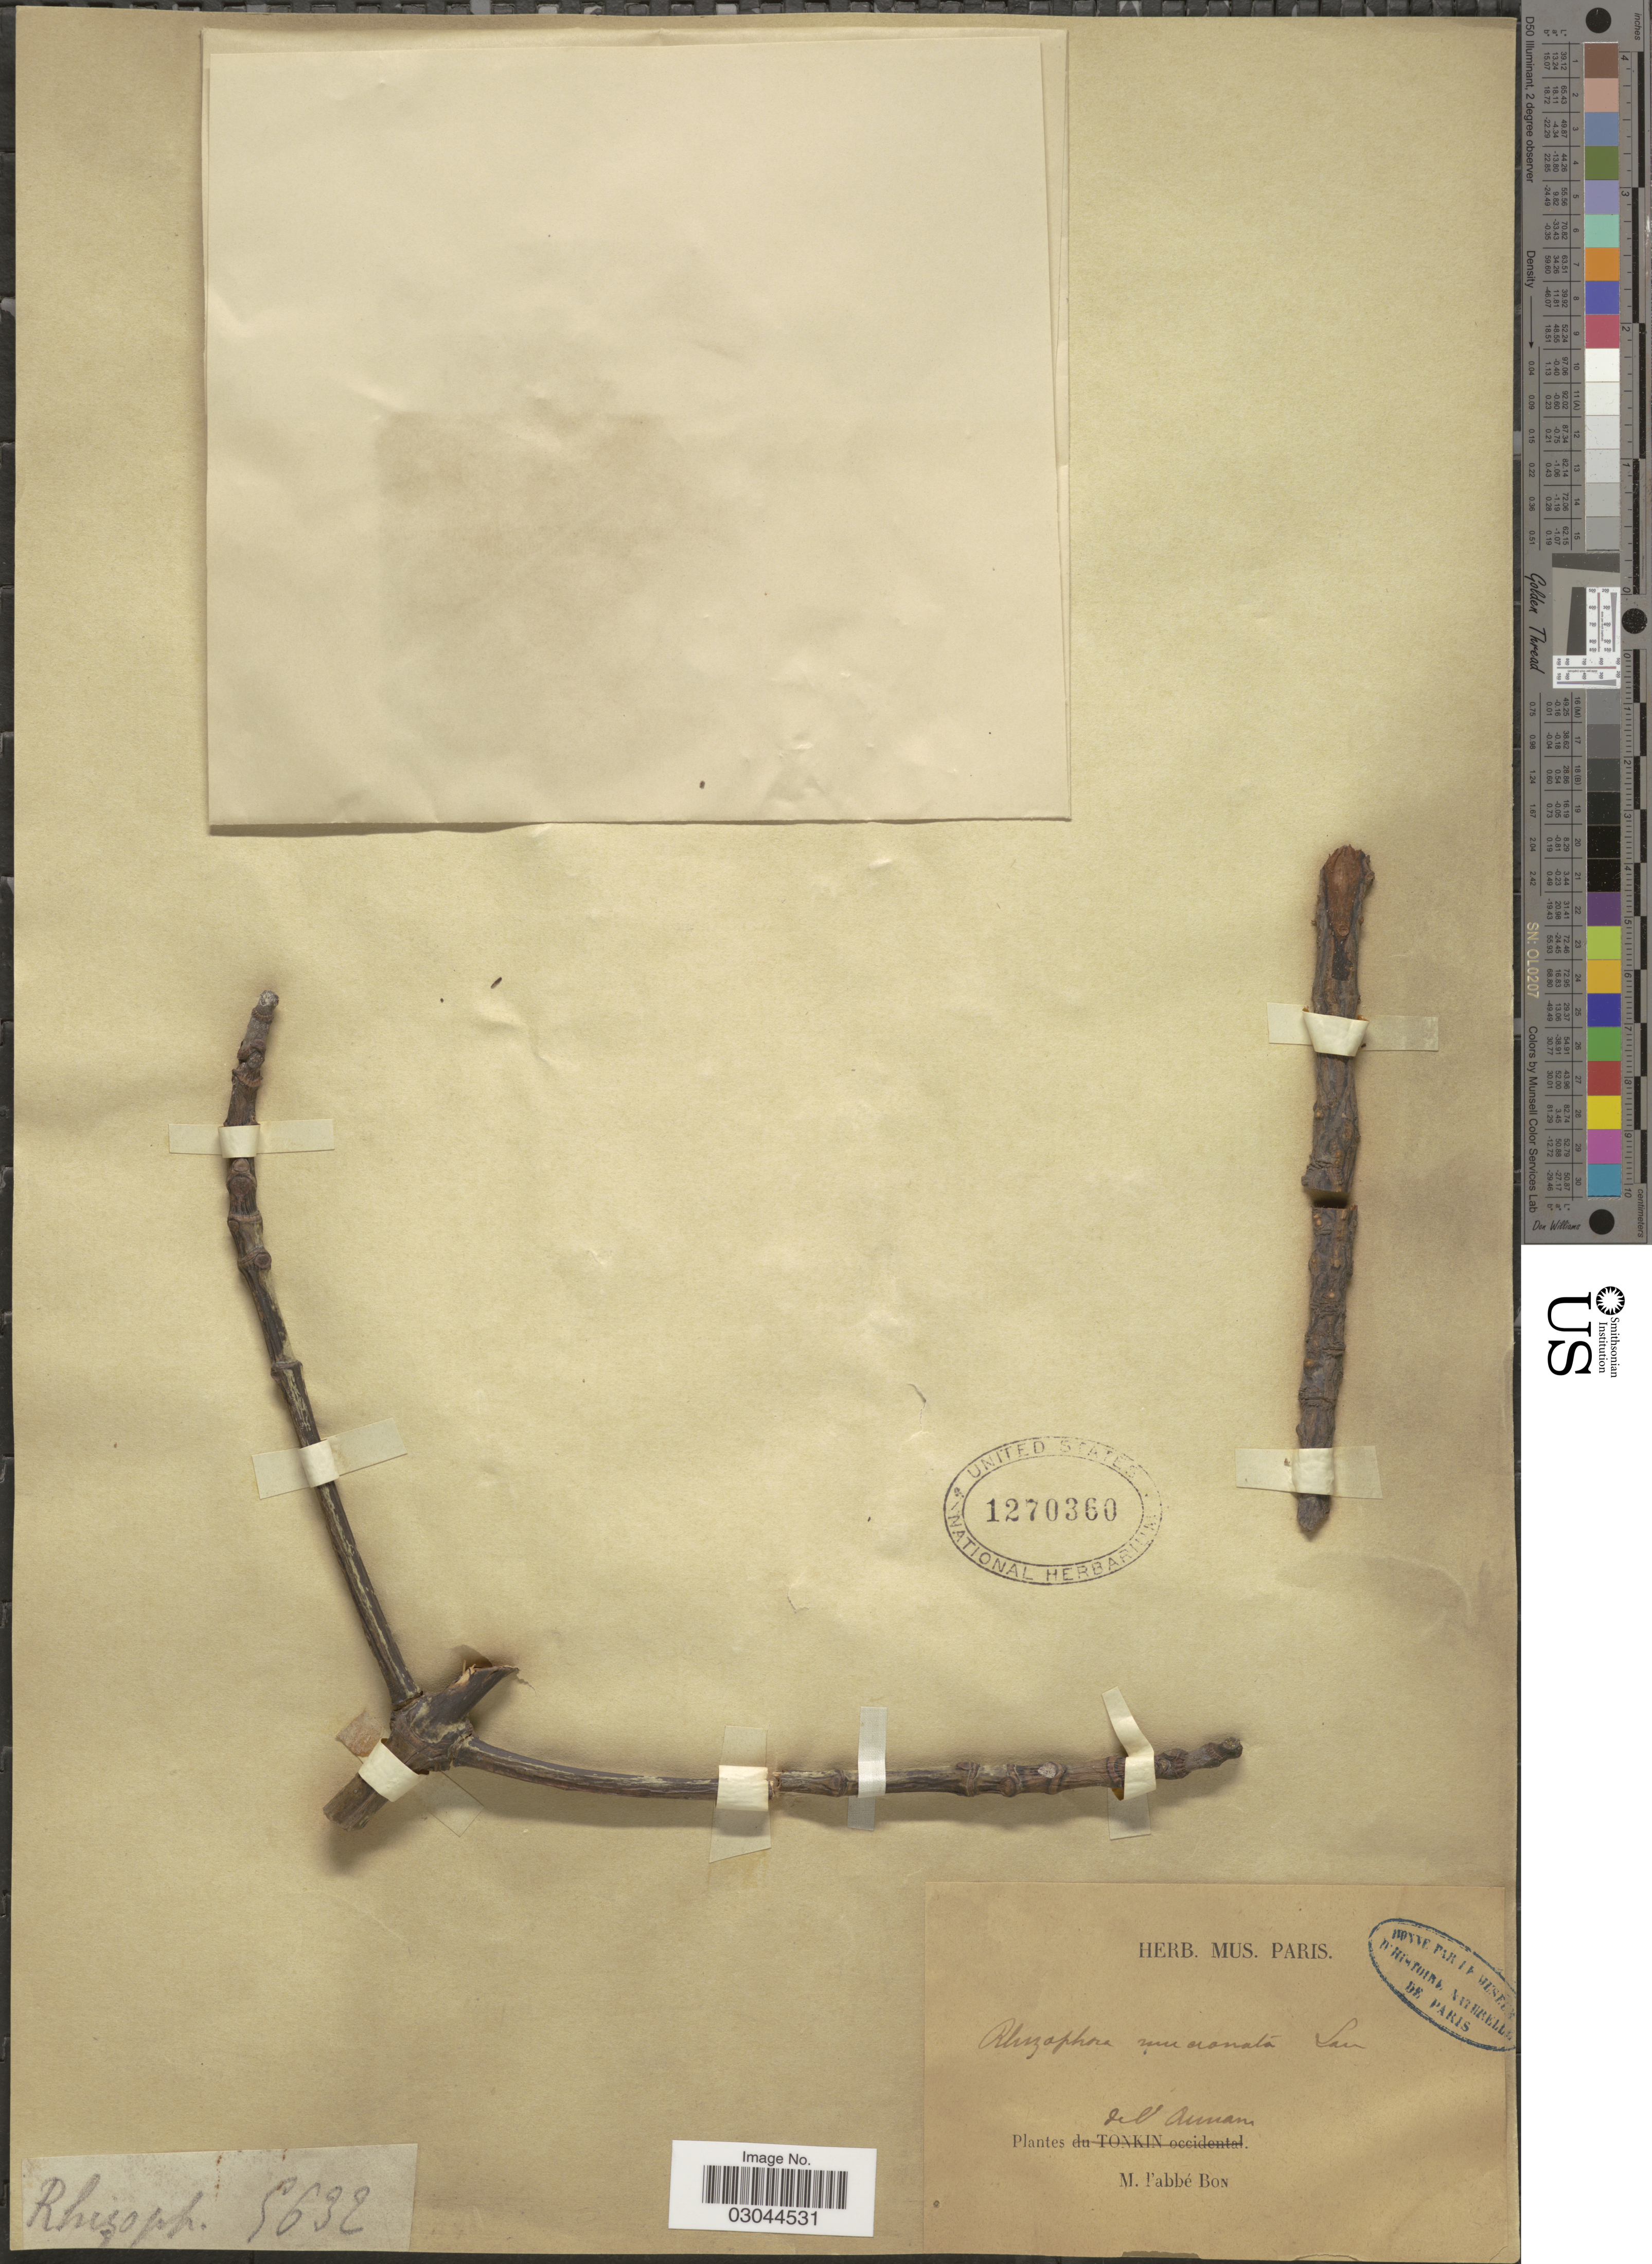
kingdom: Plantae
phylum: Tracheophyta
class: Magnoliopsida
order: Malpighiales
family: Rhizophoraceae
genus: Rhizophora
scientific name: Rhizophora mucronata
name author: Lam.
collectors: H. F. Bon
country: Vietnam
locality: Annam.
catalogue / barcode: US 1270360